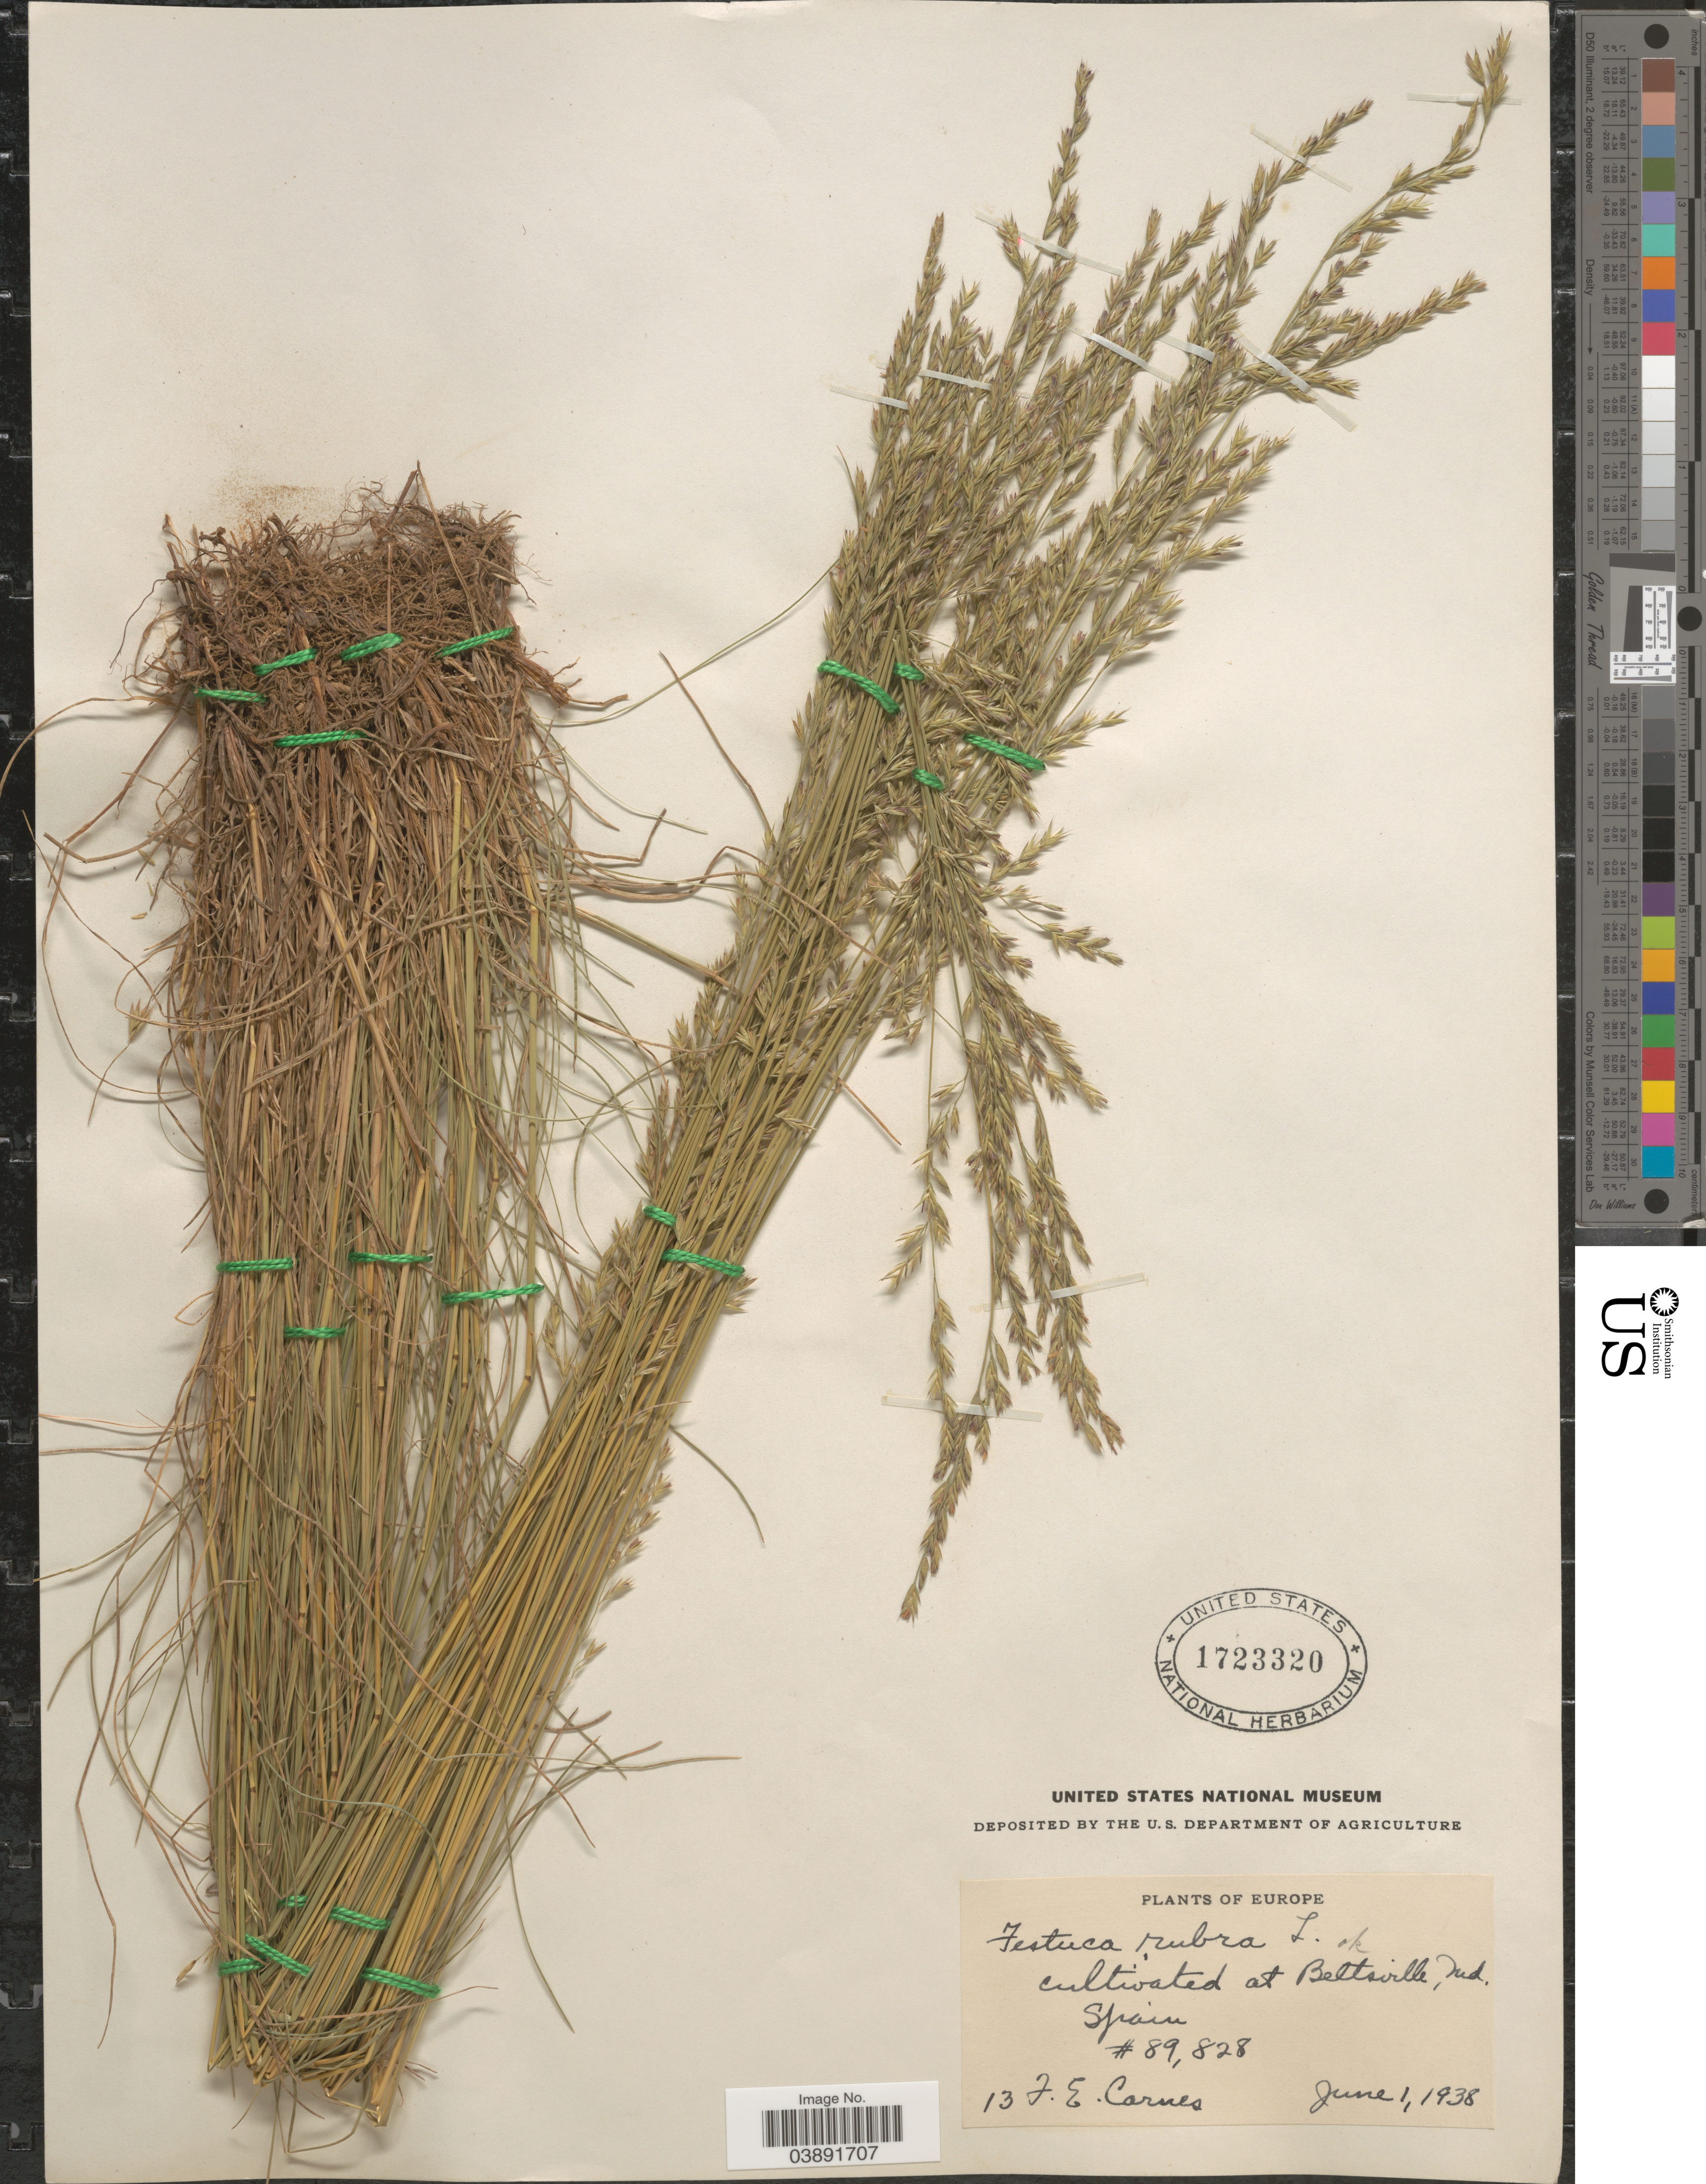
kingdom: Plantae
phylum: Tracheophyta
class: Liliopsida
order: Poales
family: Poaceae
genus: Festuca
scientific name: Festuca rubra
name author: L.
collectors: F. Carnes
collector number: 13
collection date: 1938-06-01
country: United States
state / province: Maryland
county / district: Prince George's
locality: Beltsville.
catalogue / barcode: US 1723320